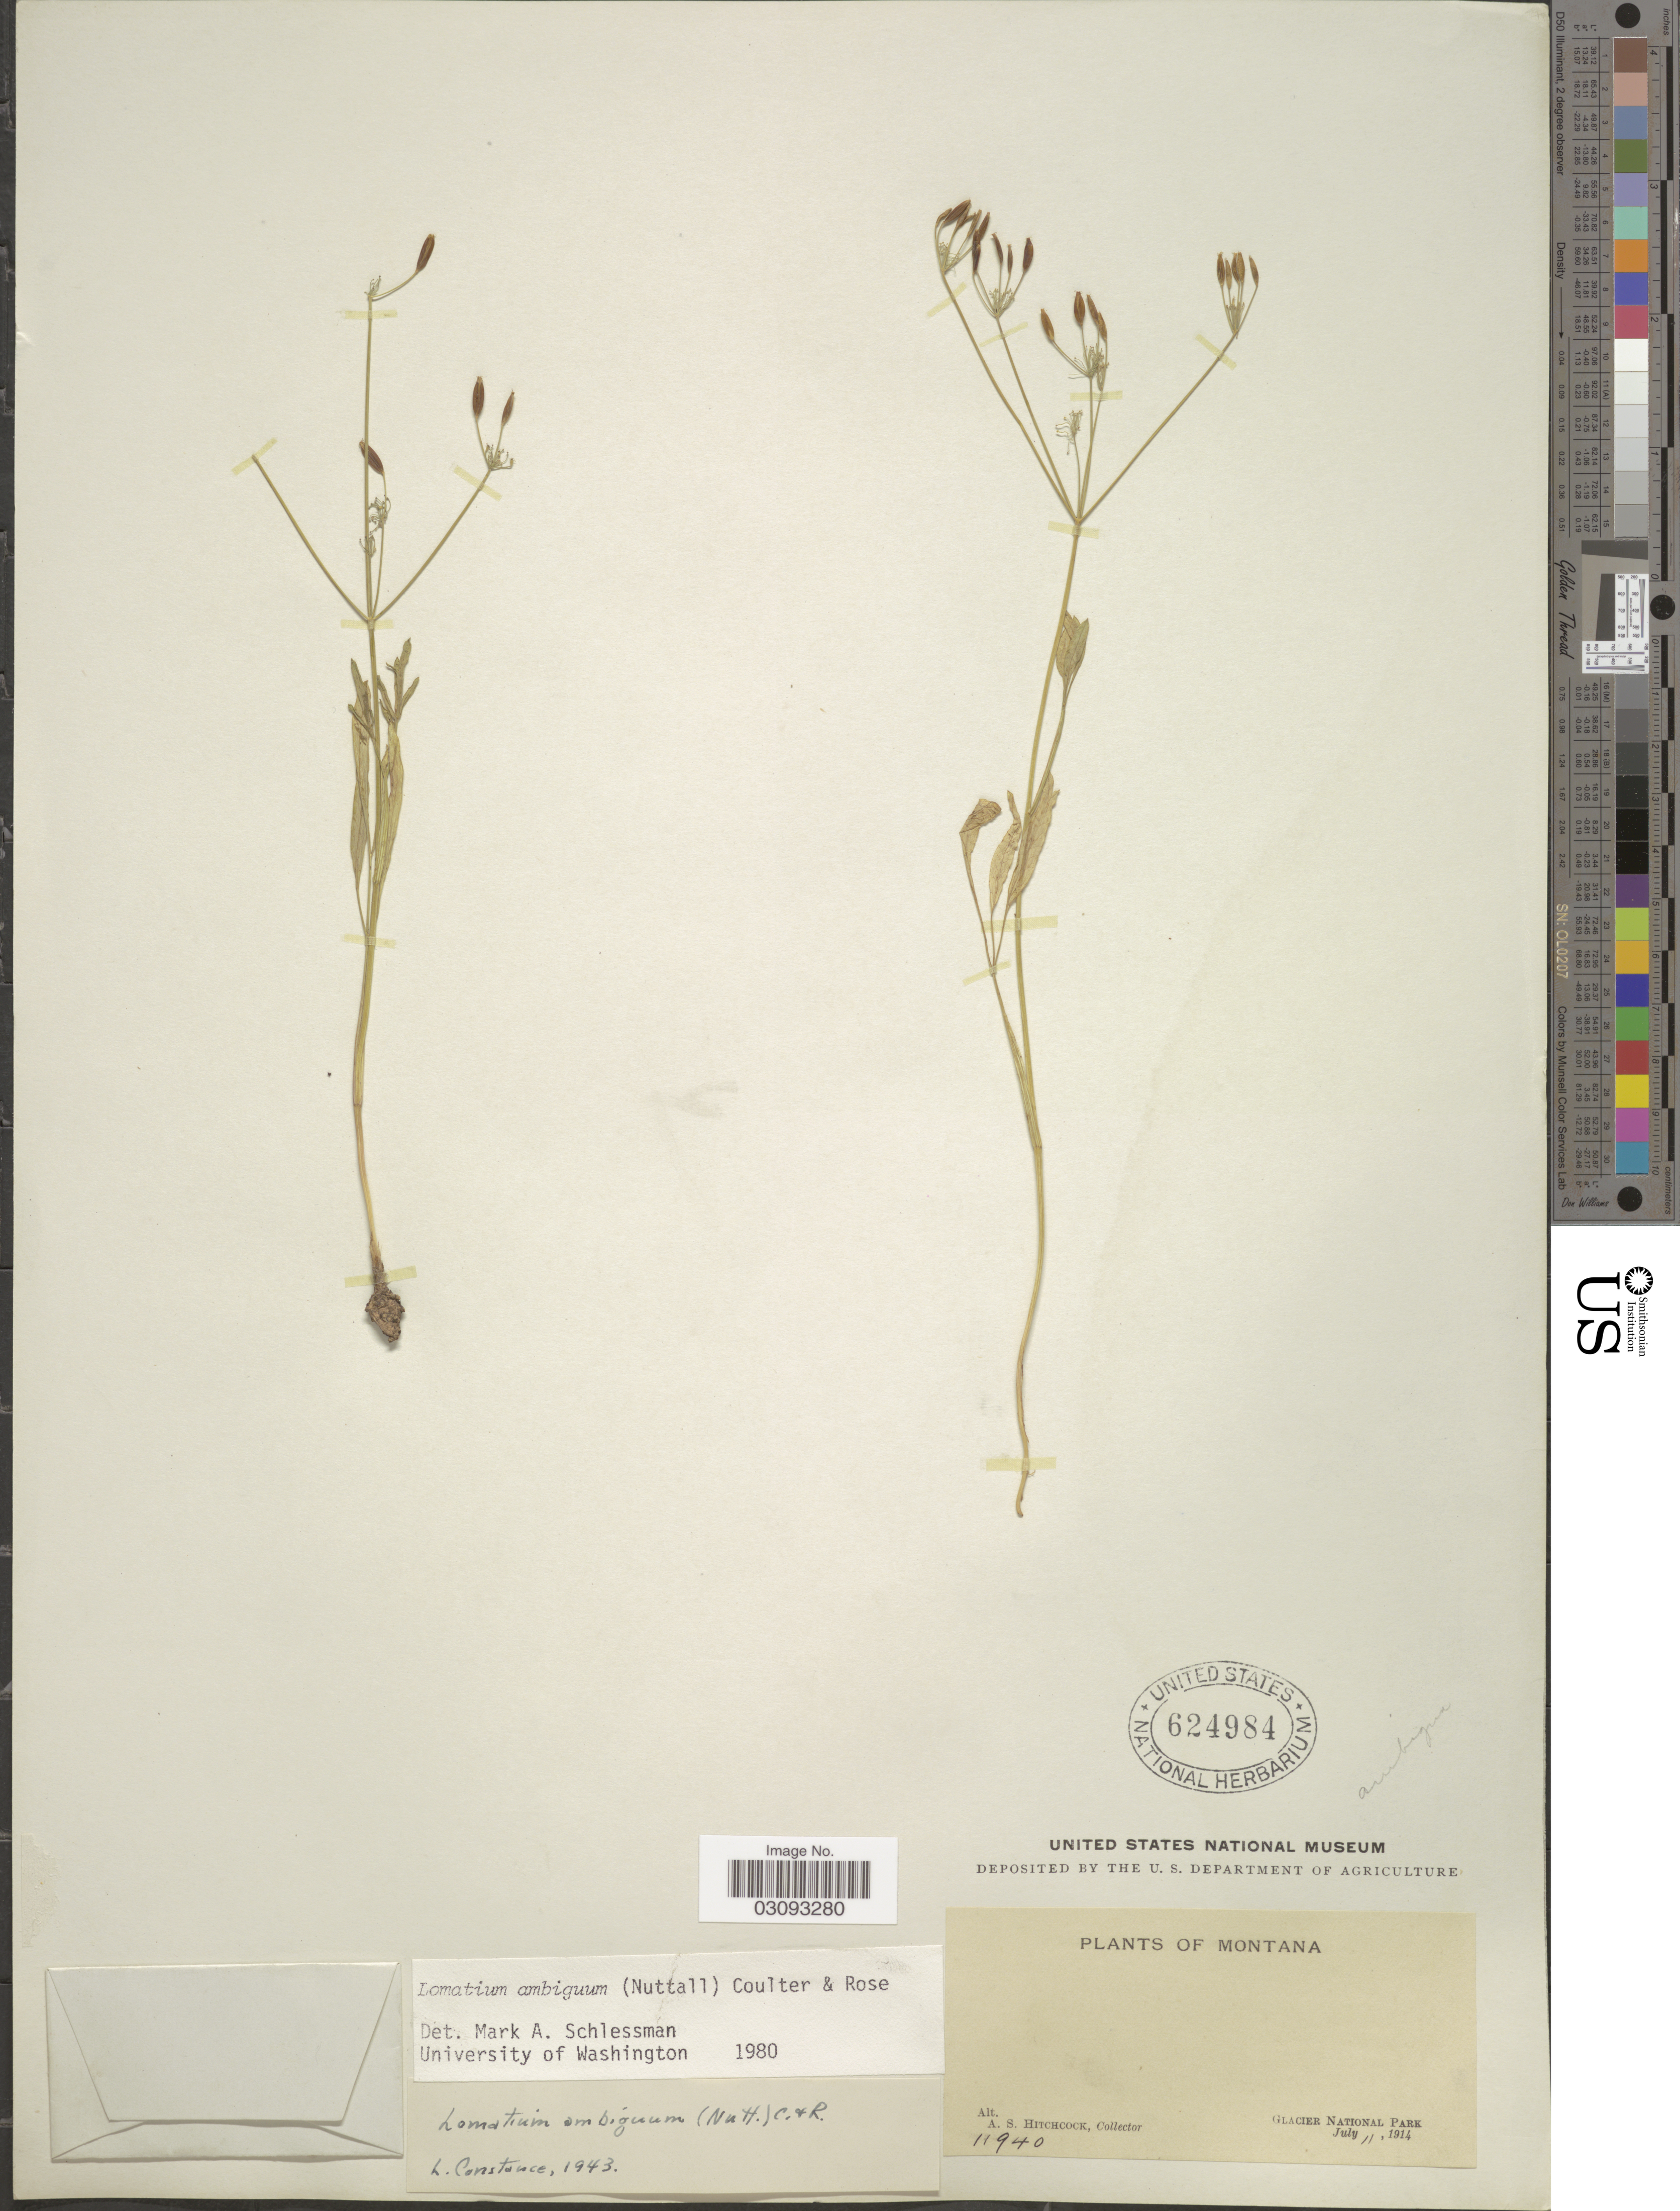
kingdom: Plantae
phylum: Tracheophyta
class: Magnoliopsida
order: Apiales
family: Apiaceae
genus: Lomatium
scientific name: Lomatium ambiguum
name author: (Nutt.) Coult. & Rose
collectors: A. S. Hitchcock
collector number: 11940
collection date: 1914-07-11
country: United States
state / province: Montana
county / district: Flathead / Glacier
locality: Glacier National Park.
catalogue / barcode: US 624984